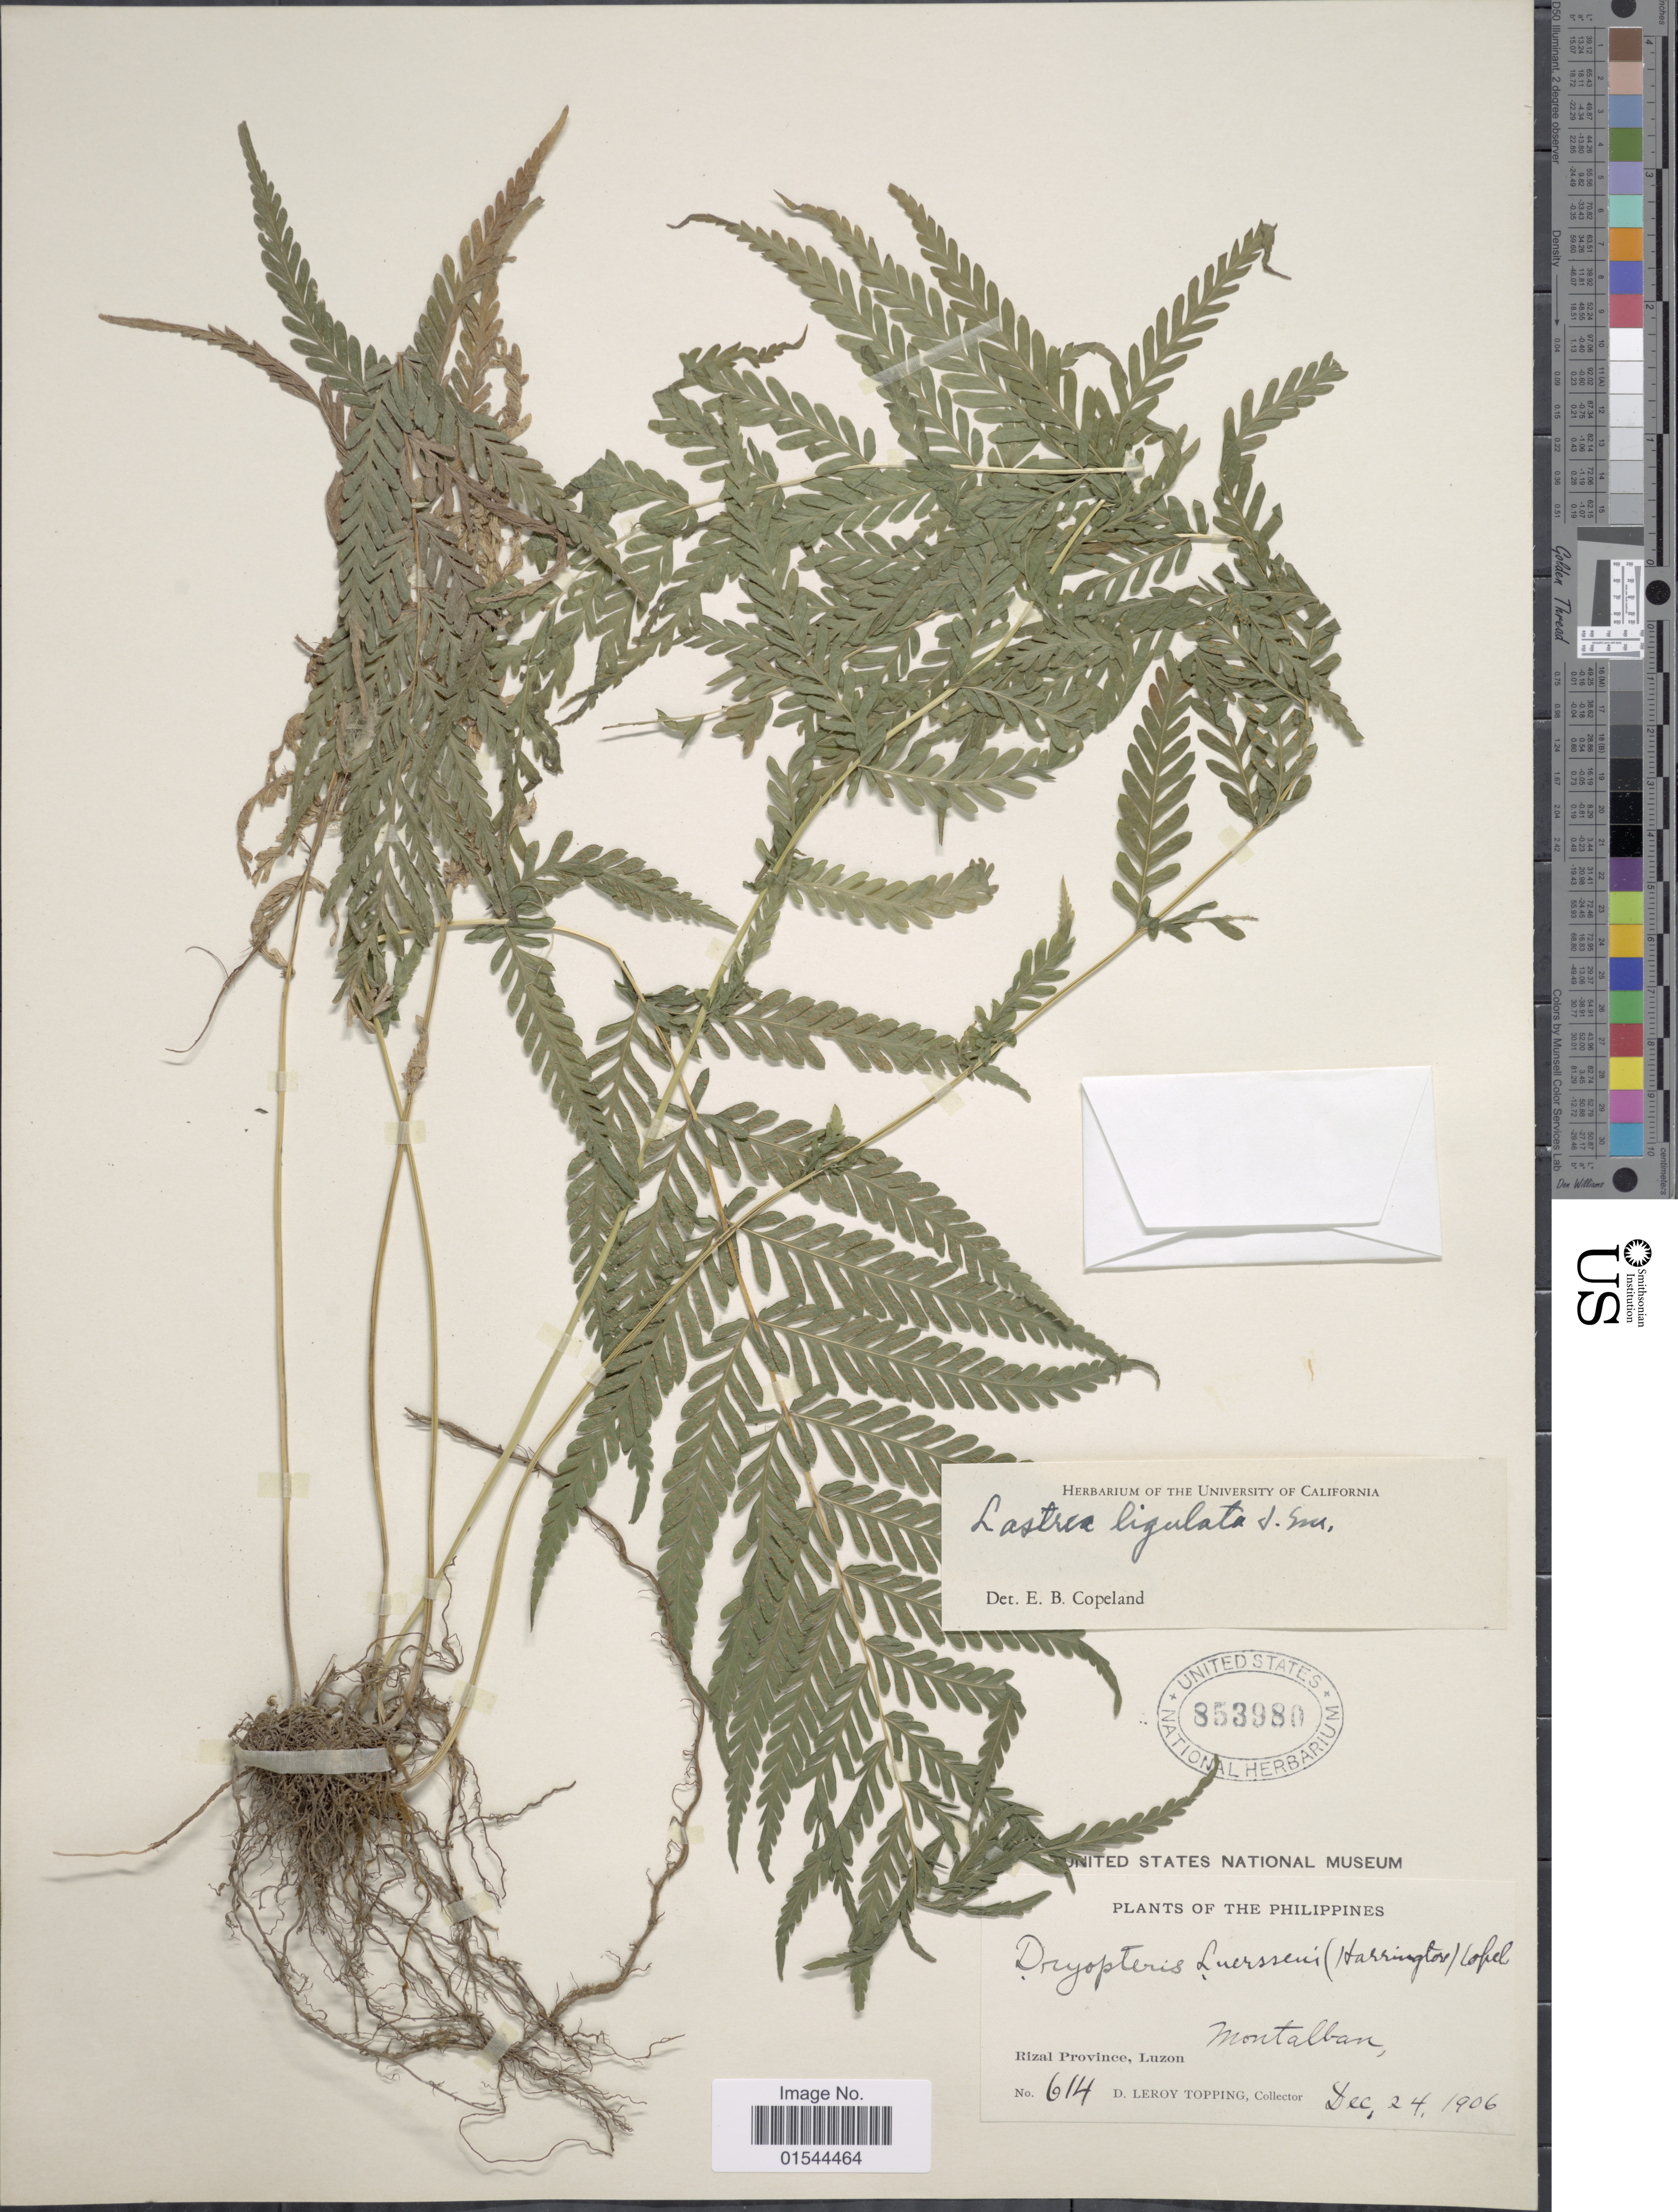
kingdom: Plantae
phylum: Tracheophyta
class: Polypodiopsida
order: Polypodiales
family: Thelypteridaceae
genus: Pneumatopteris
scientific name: Pneumatopteris ligulata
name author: (C. Presl) Holttum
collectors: D. L. Topping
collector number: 614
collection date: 1906-12-24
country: Philippines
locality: Montalban, Rizal Province, Luzon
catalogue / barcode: US 853980